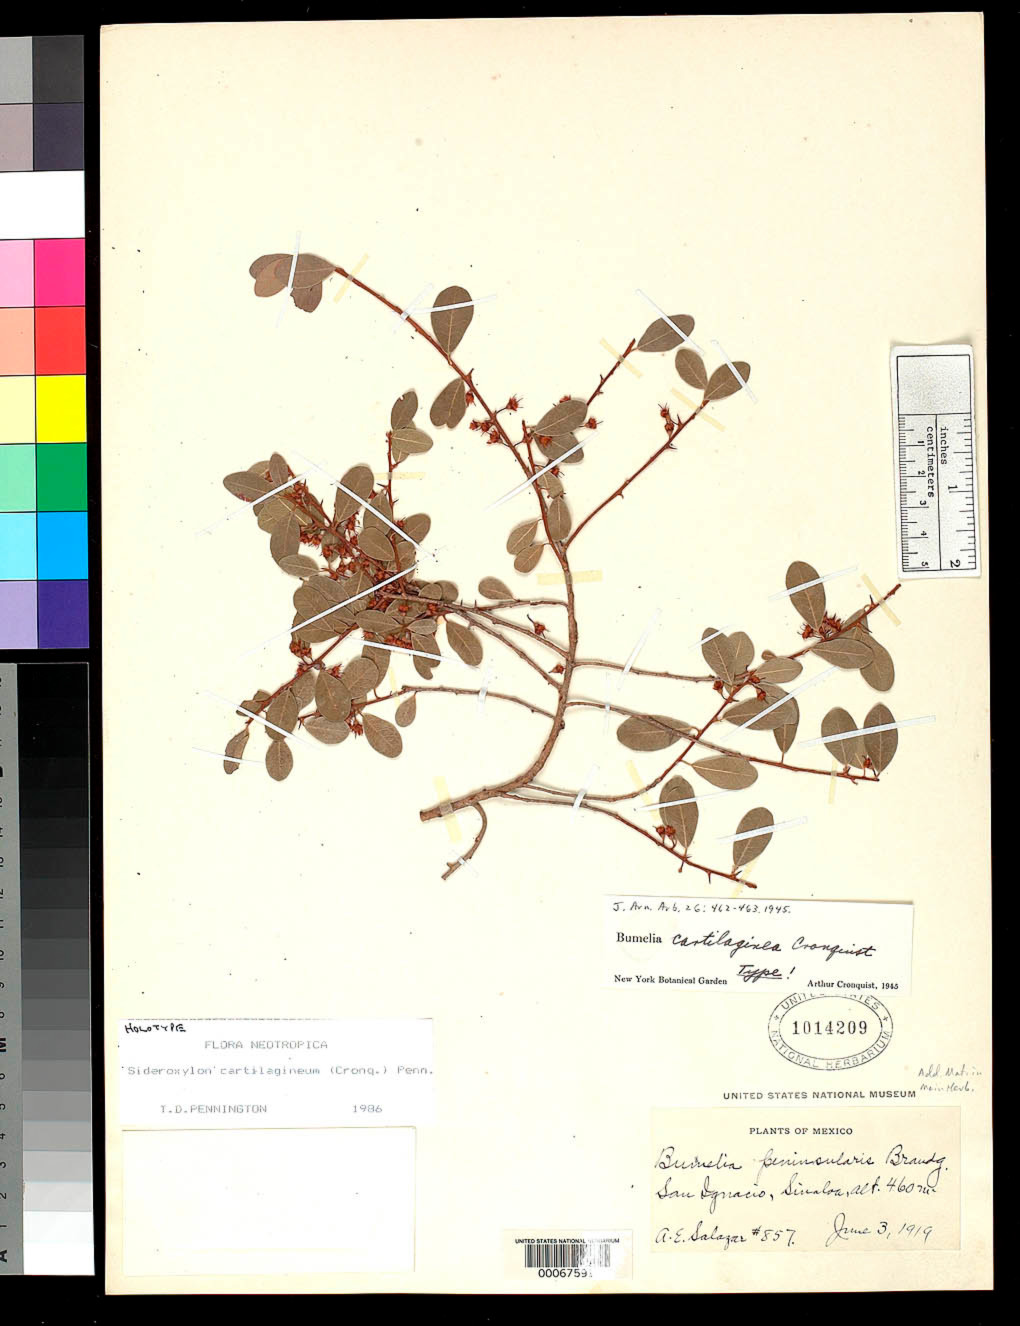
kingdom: Plantae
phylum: Tracheophyta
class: Magnoliopsida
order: Ericales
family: Sapotaceae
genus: Bumelia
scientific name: Bumelia cartilaginea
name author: Cronq.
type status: Holotype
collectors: A. E. Salazar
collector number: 857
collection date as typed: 03 Jun 1919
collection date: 1919-06-03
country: Mexico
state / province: Sinaloa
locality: San Ignacio.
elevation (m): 460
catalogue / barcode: US 1014209